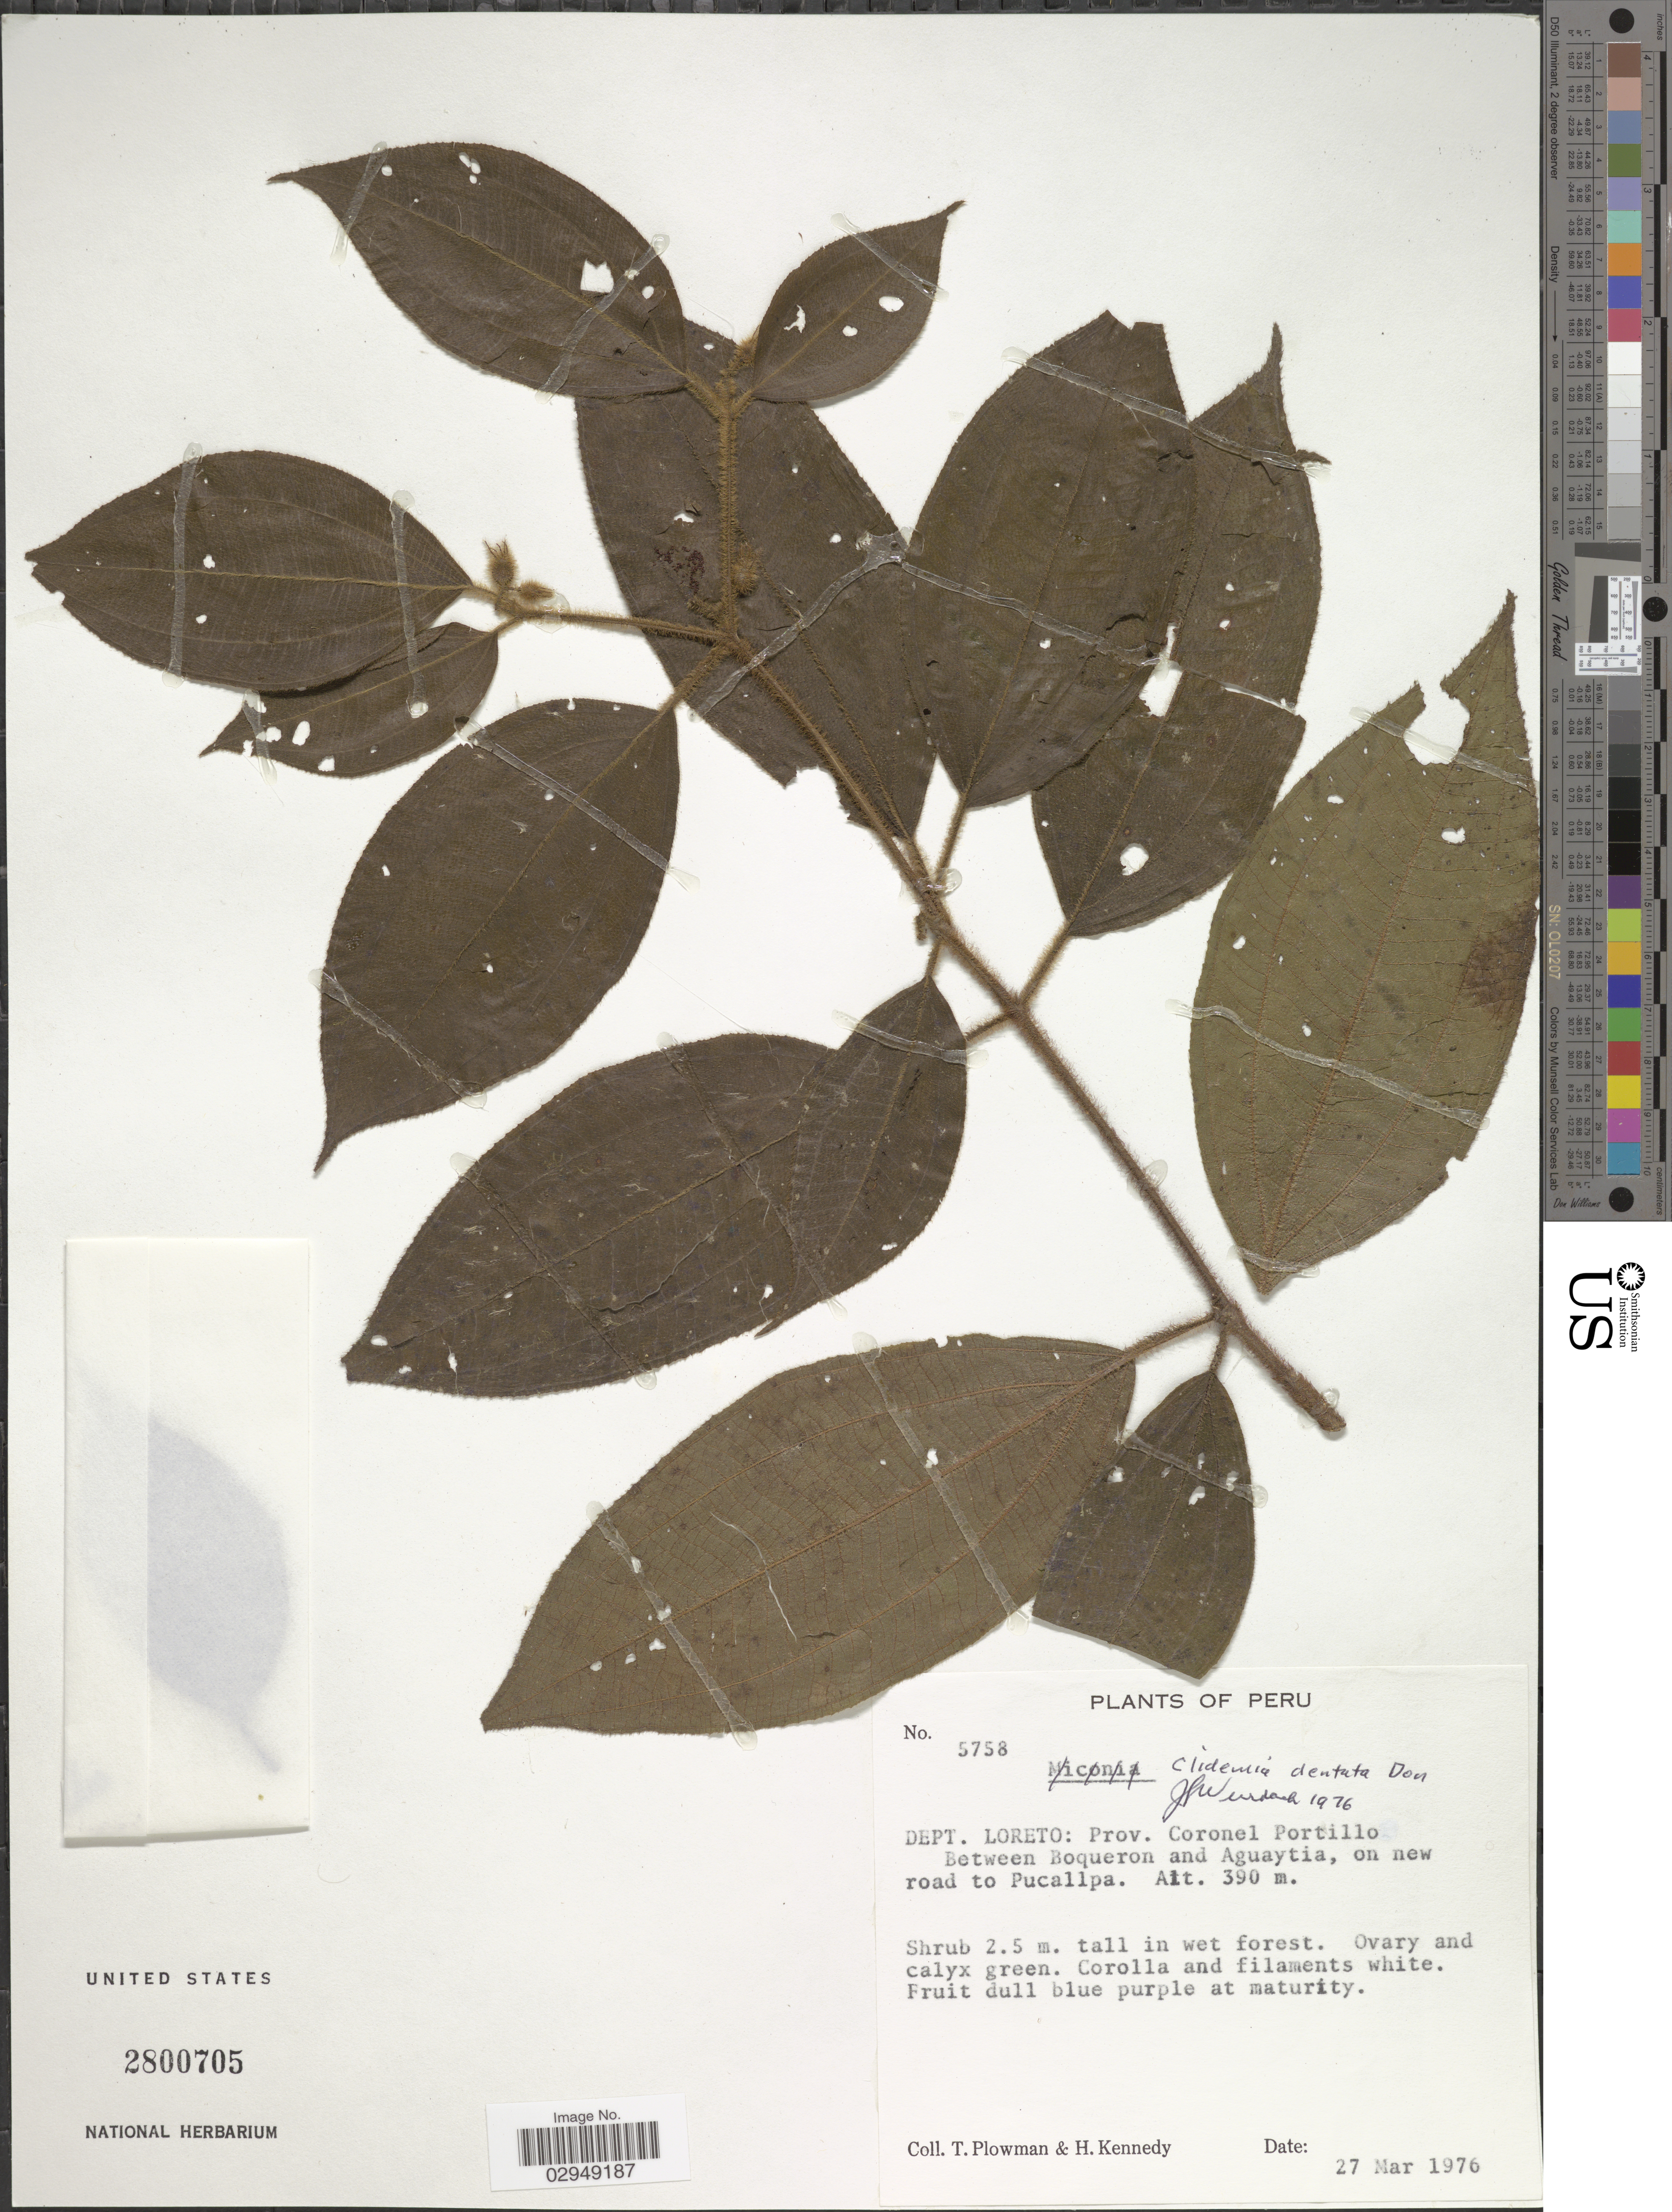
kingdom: Plantae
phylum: Tracheophyta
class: Magnoliopsida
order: Myrtales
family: Melastomataceae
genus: Clidemia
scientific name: Clidemia dentata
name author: D. Don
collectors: T. Plowman & H. Kennedy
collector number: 5758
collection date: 1976-03-27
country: Peru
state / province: Loreto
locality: Dept. Loreto, Prov. Coronel Portillo, Between Boqueron and Aguaytia, on new road to Pucallpa.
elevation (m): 390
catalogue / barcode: US 2800705